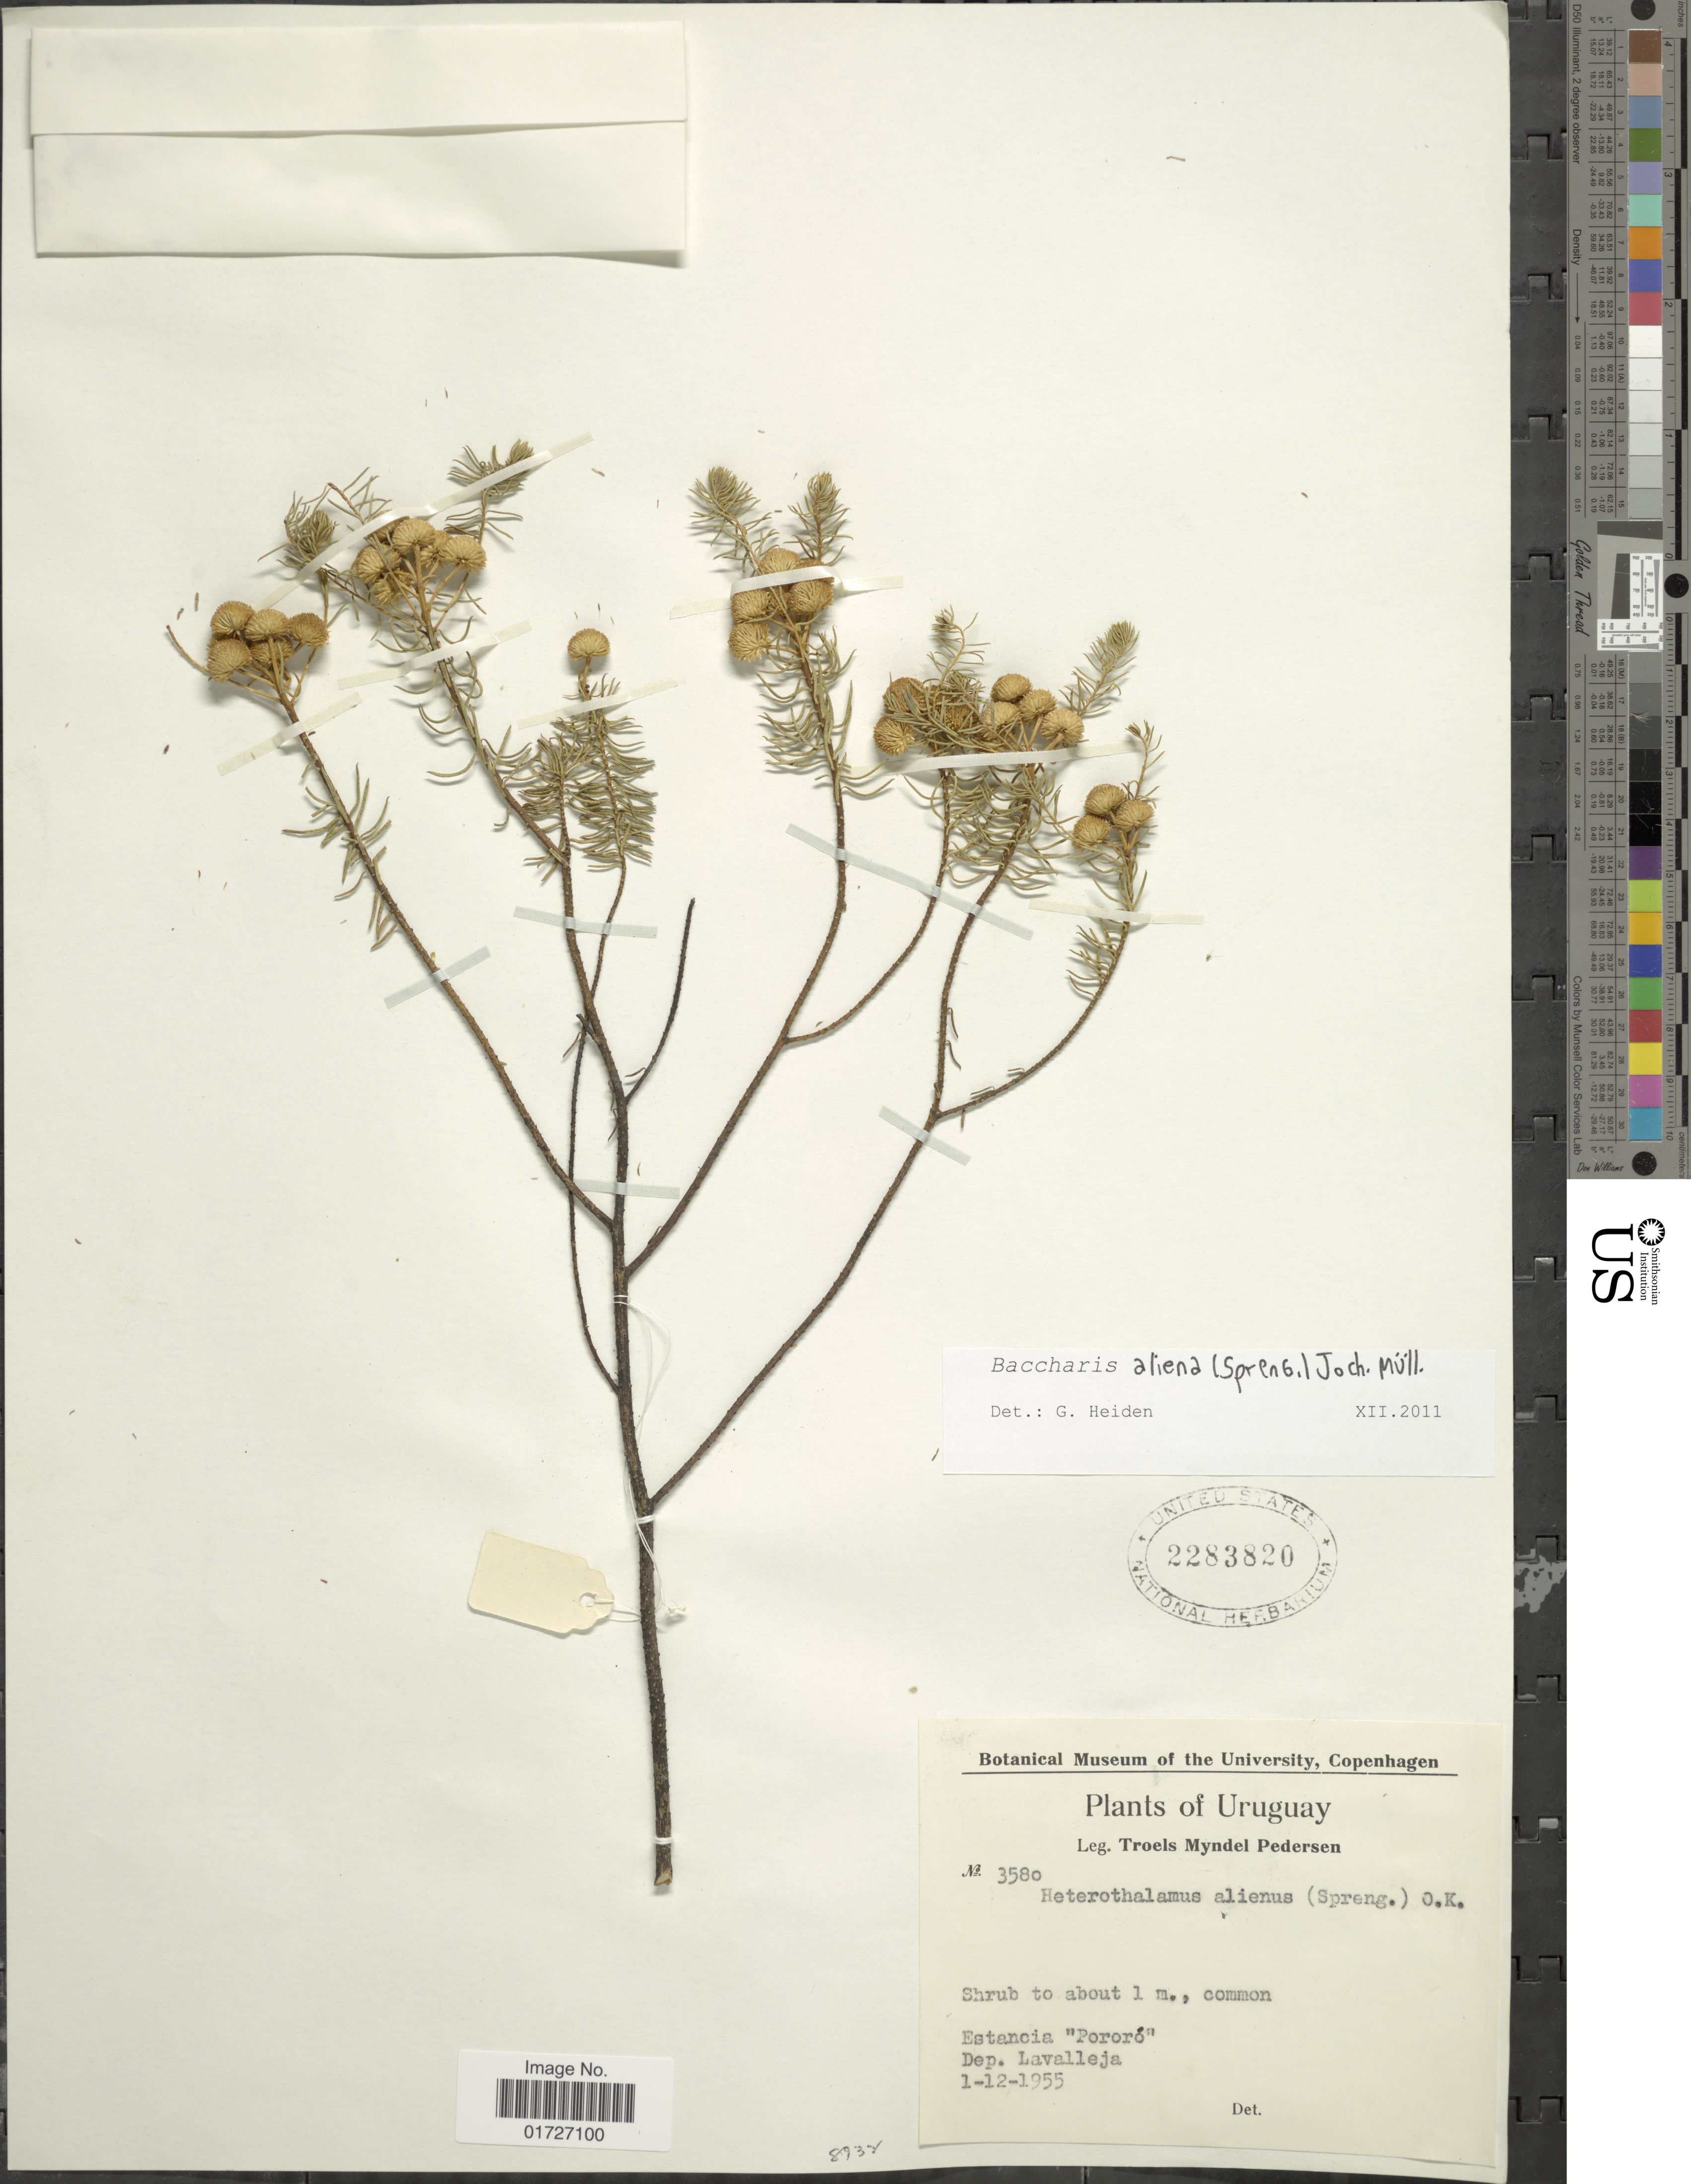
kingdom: Plantae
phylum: Tracheophyta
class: Magnoliopsida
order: Asterales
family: Asteraceae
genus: Baccharis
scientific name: Baccharis aliena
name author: (Spreng.) Joch. Müll.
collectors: T. Pederson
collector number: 3580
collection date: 1955-12-01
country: Uruguay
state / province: Lavalleja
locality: Estancia Pororo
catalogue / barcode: US 2283820